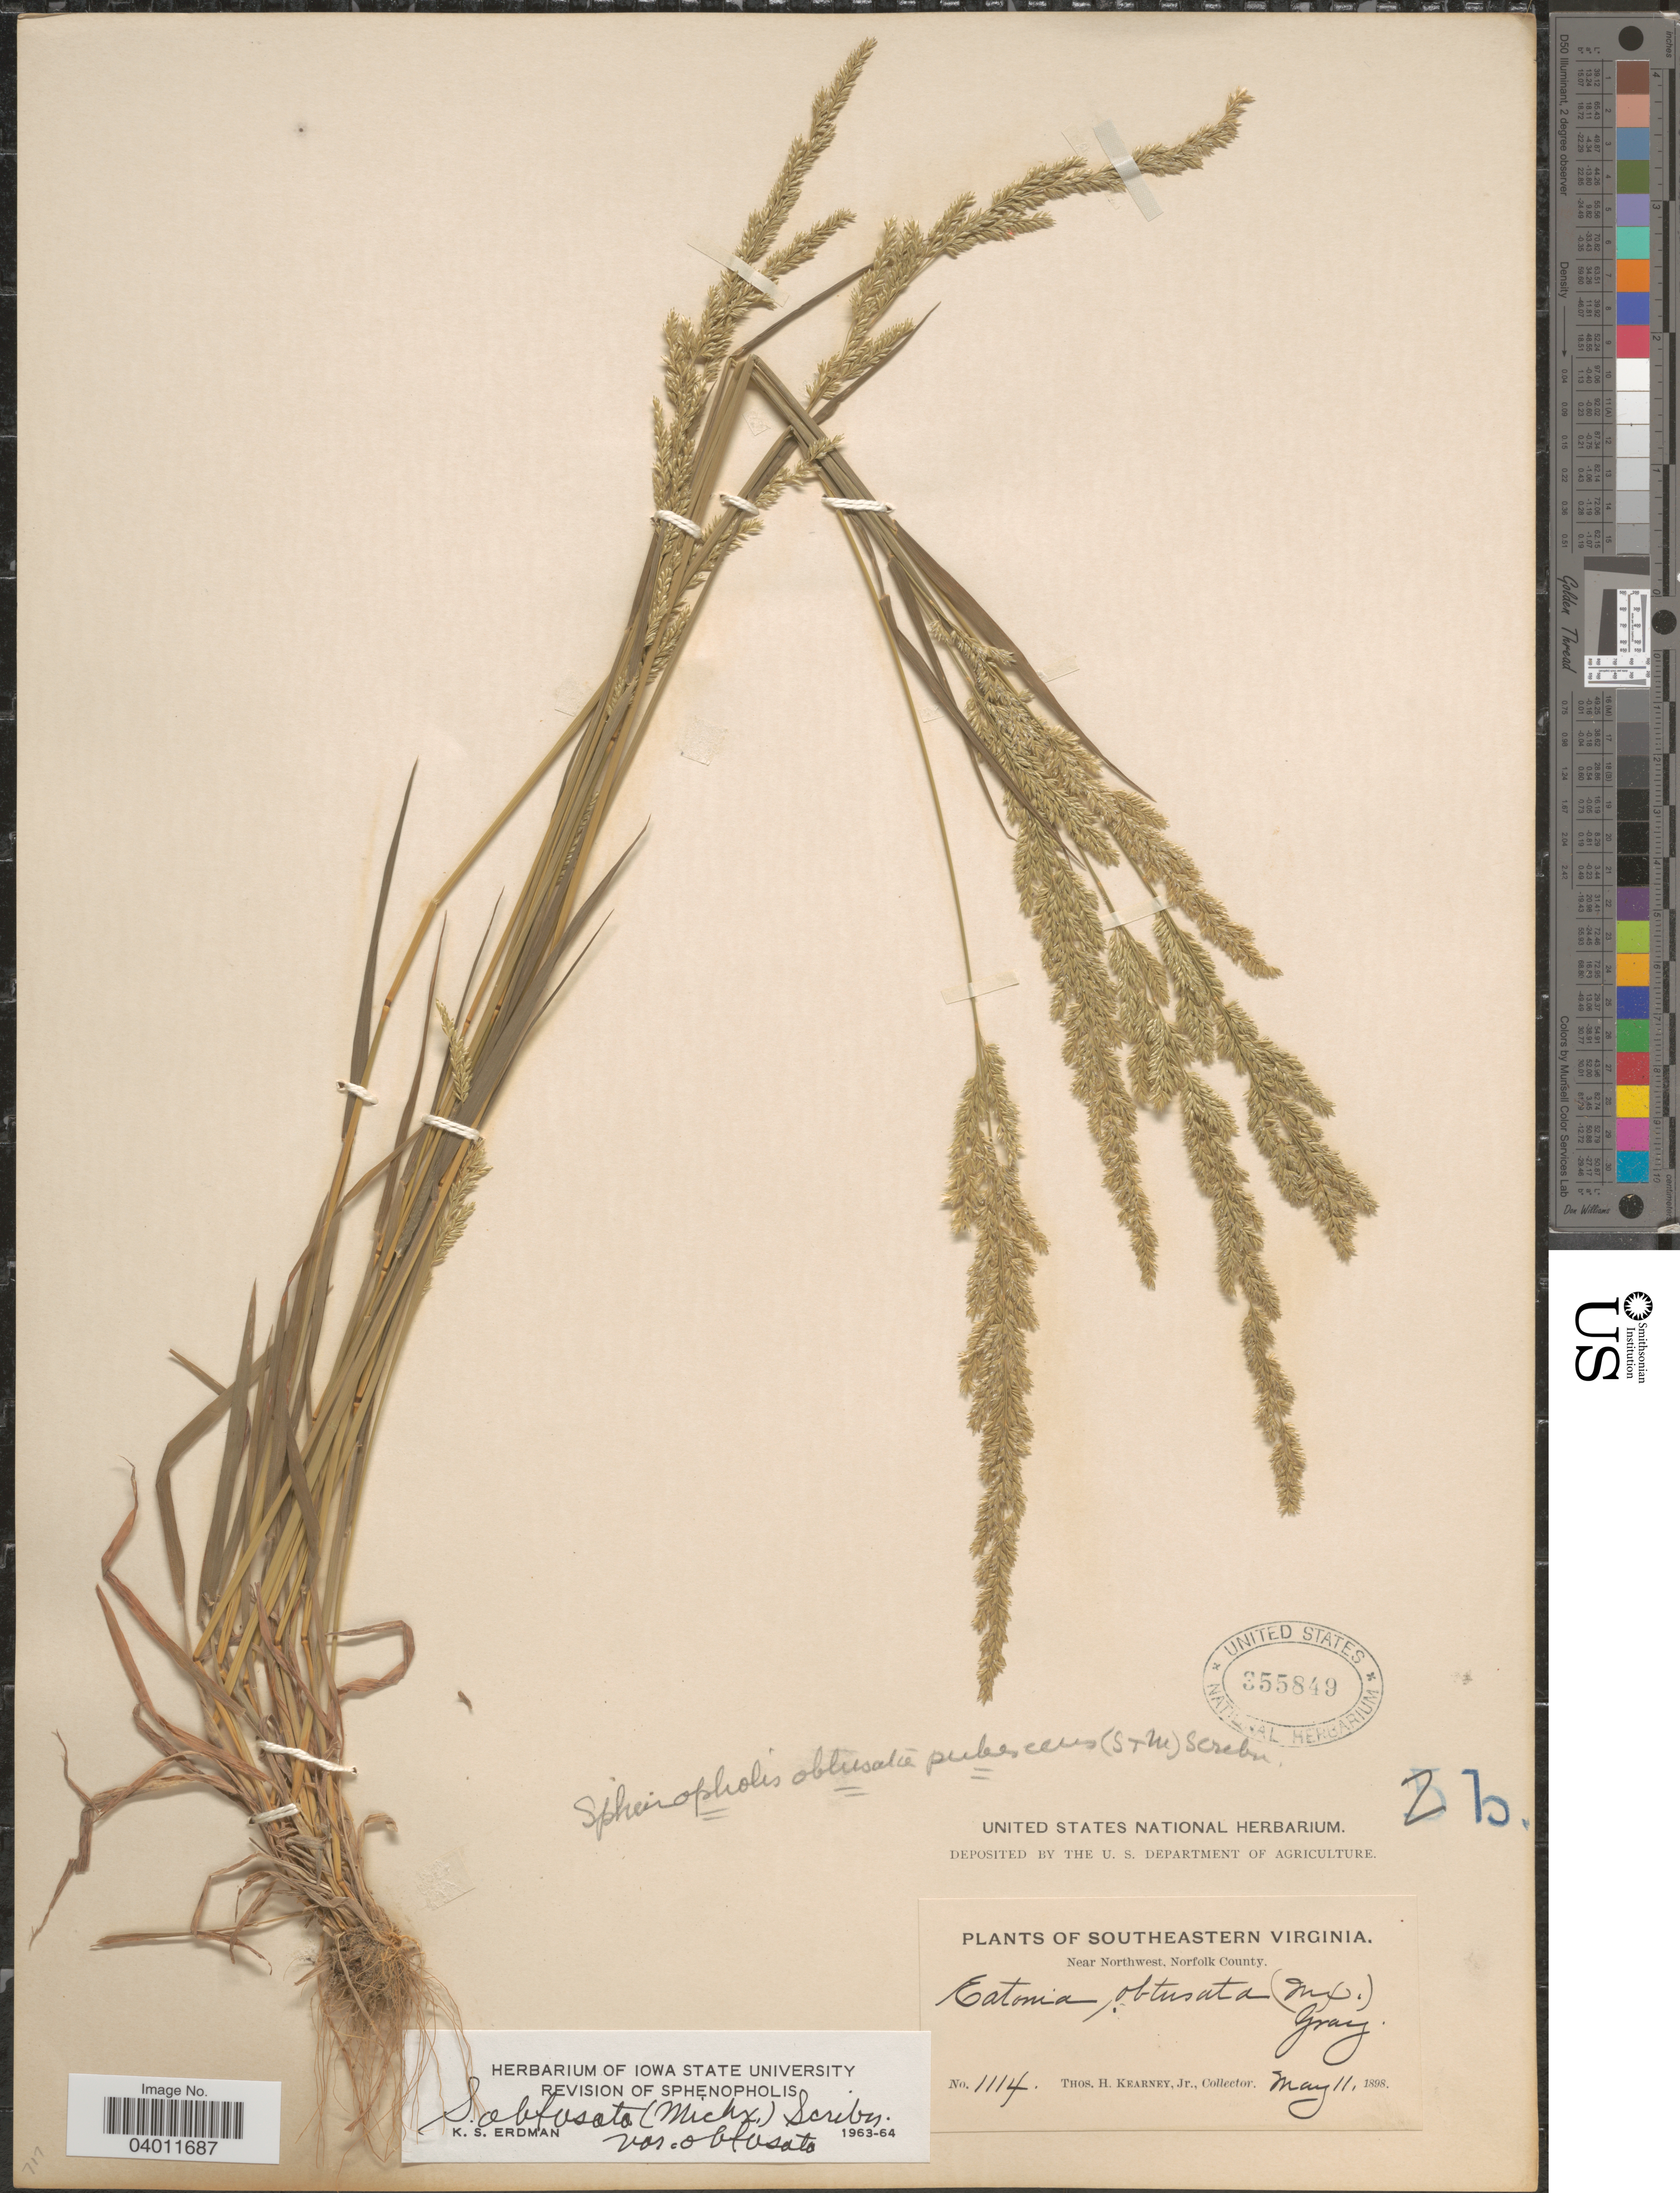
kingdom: Plantae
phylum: Tracheophyta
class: Liliopsida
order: Poales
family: Poaceae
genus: Sphenopholis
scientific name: Sphenopholis obtusata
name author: (Michx.) Scribn.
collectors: T. H. Kearney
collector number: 1114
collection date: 1898-05-11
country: United States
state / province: Virginia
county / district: City of Chesapeake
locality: Southeastern Virginia. Near Northwest, Norfolk County.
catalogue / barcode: US 355849